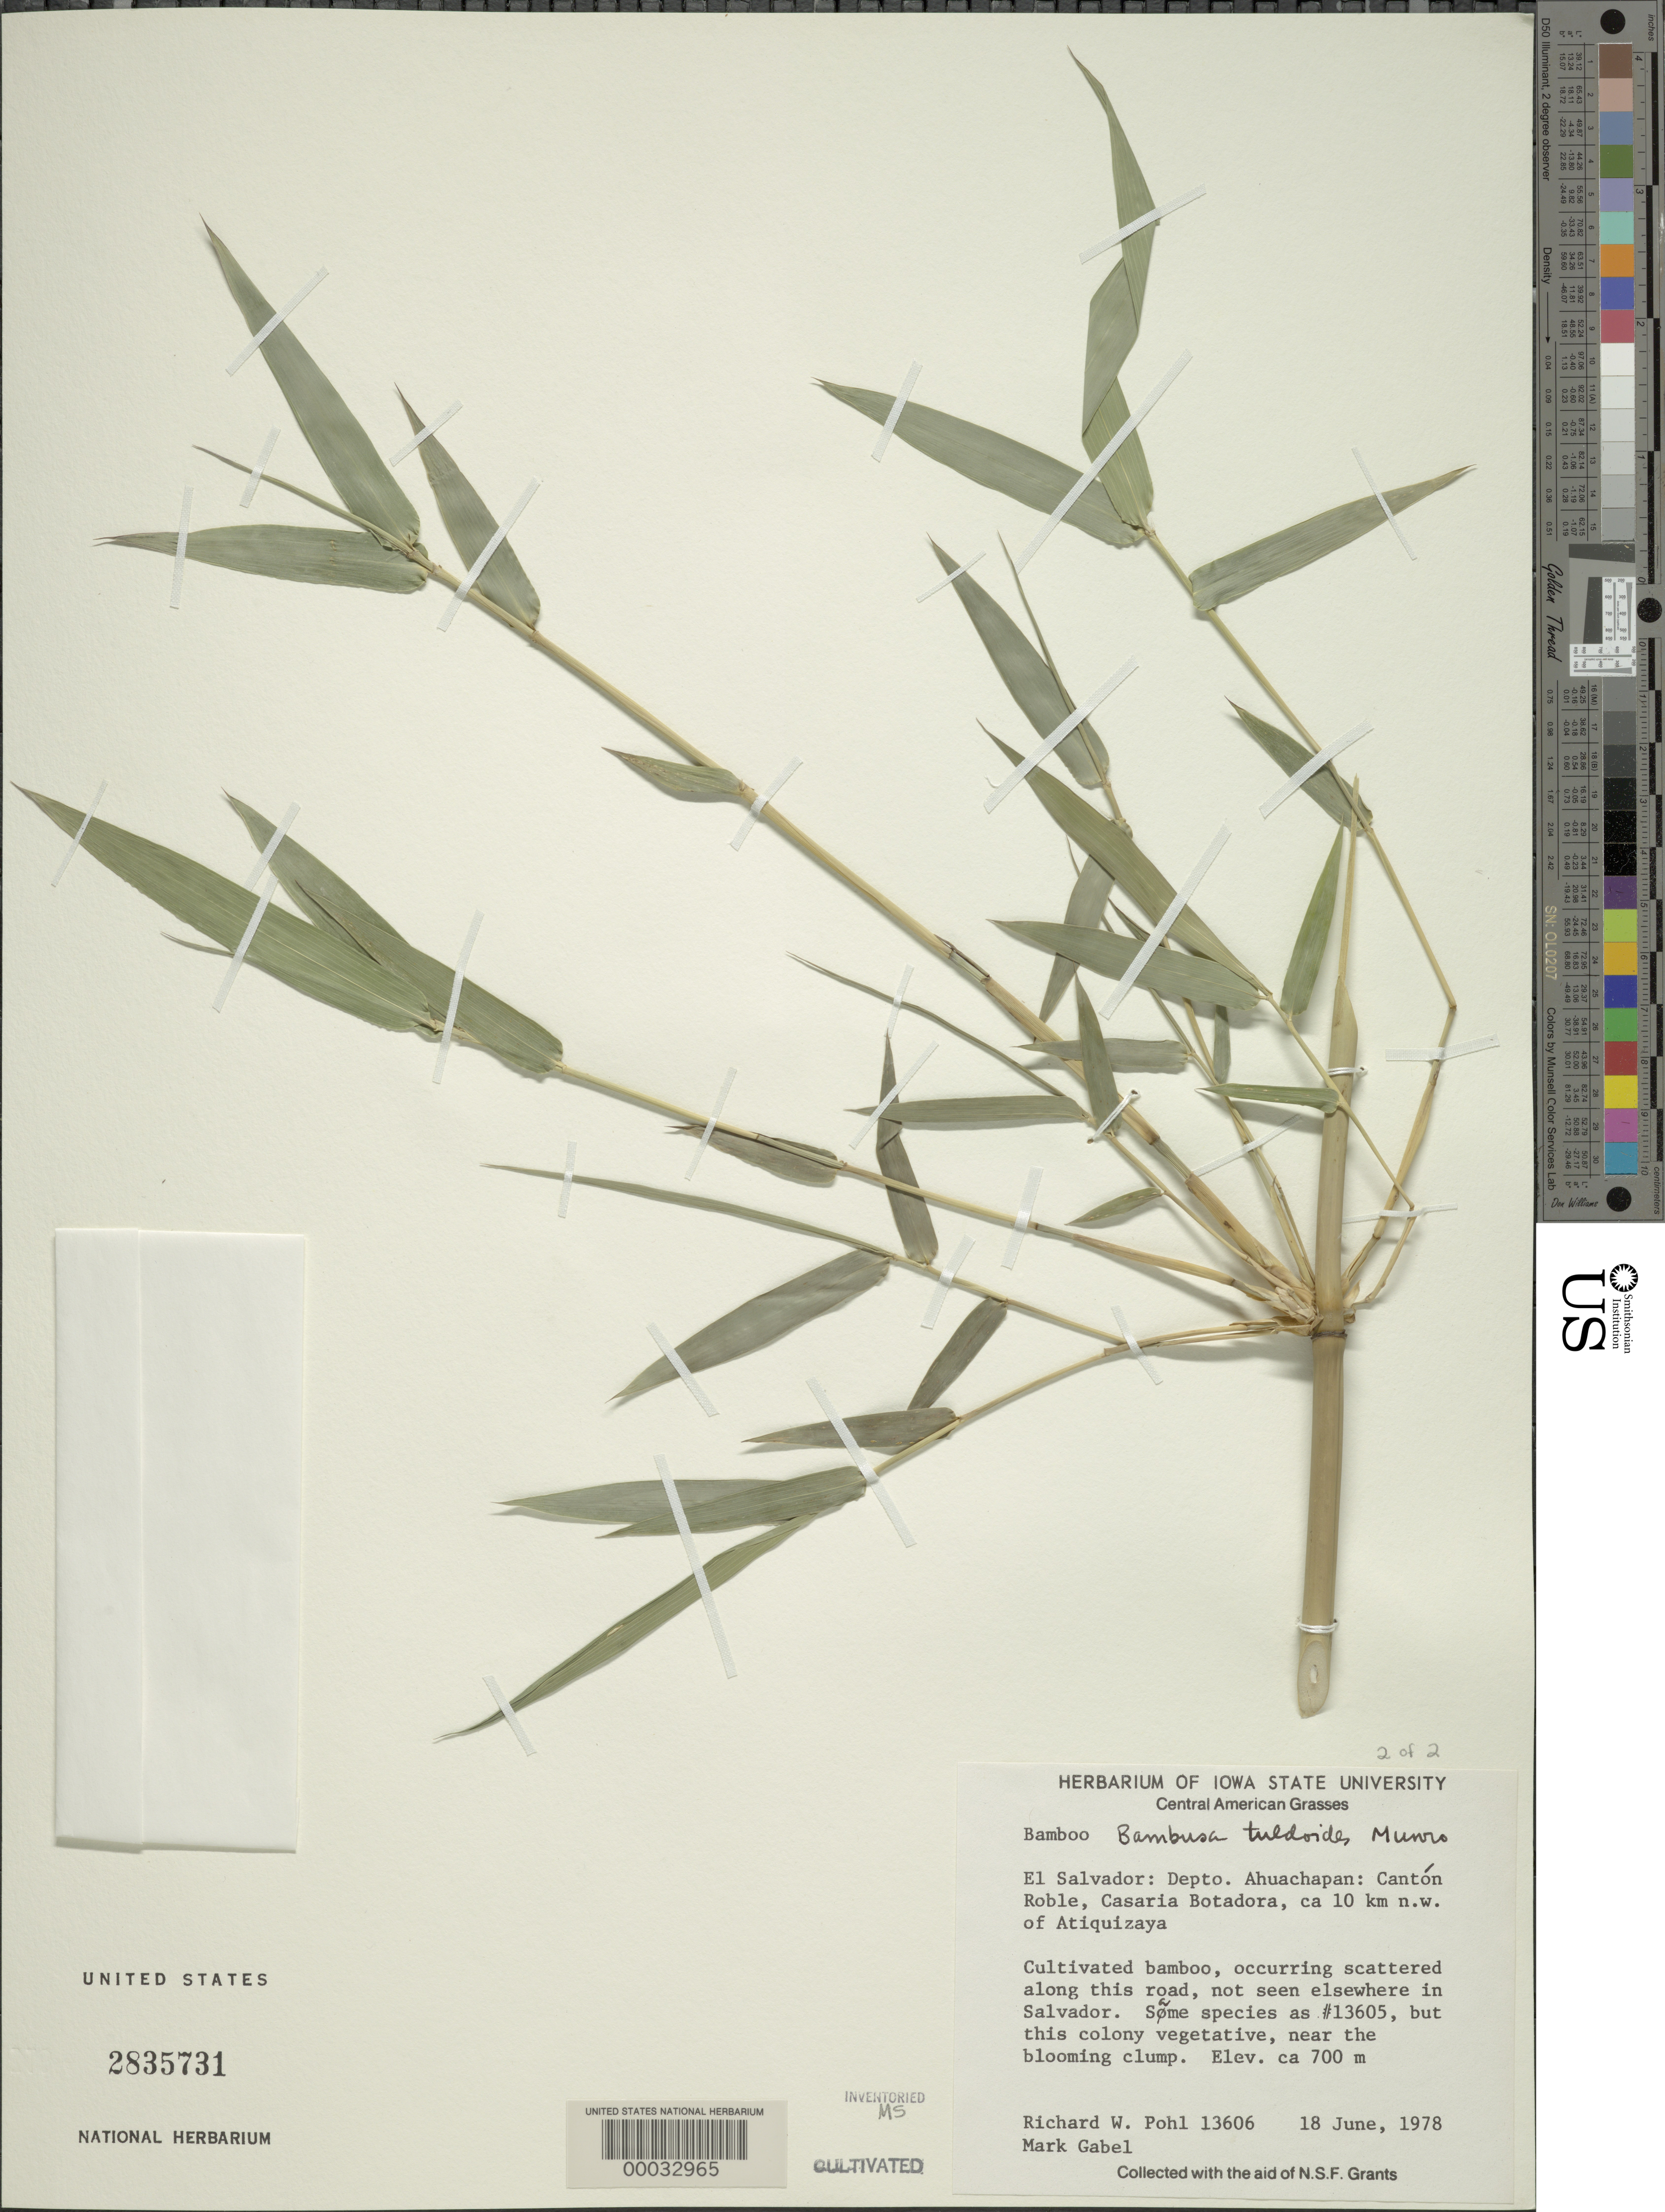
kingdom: Plantae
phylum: Tracheophyta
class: Liliopsida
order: Poales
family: Poaceae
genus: Bambusa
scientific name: Bambusa tuldoides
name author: Munro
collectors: R. W. Pohl & M. Gabel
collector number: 13606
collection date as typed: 18 Jun 1978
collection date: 1978-06-18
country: El Salvador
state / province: Ahuachapán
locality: Canton robie, casaria botadora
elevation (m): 700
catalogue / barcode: US 2835731